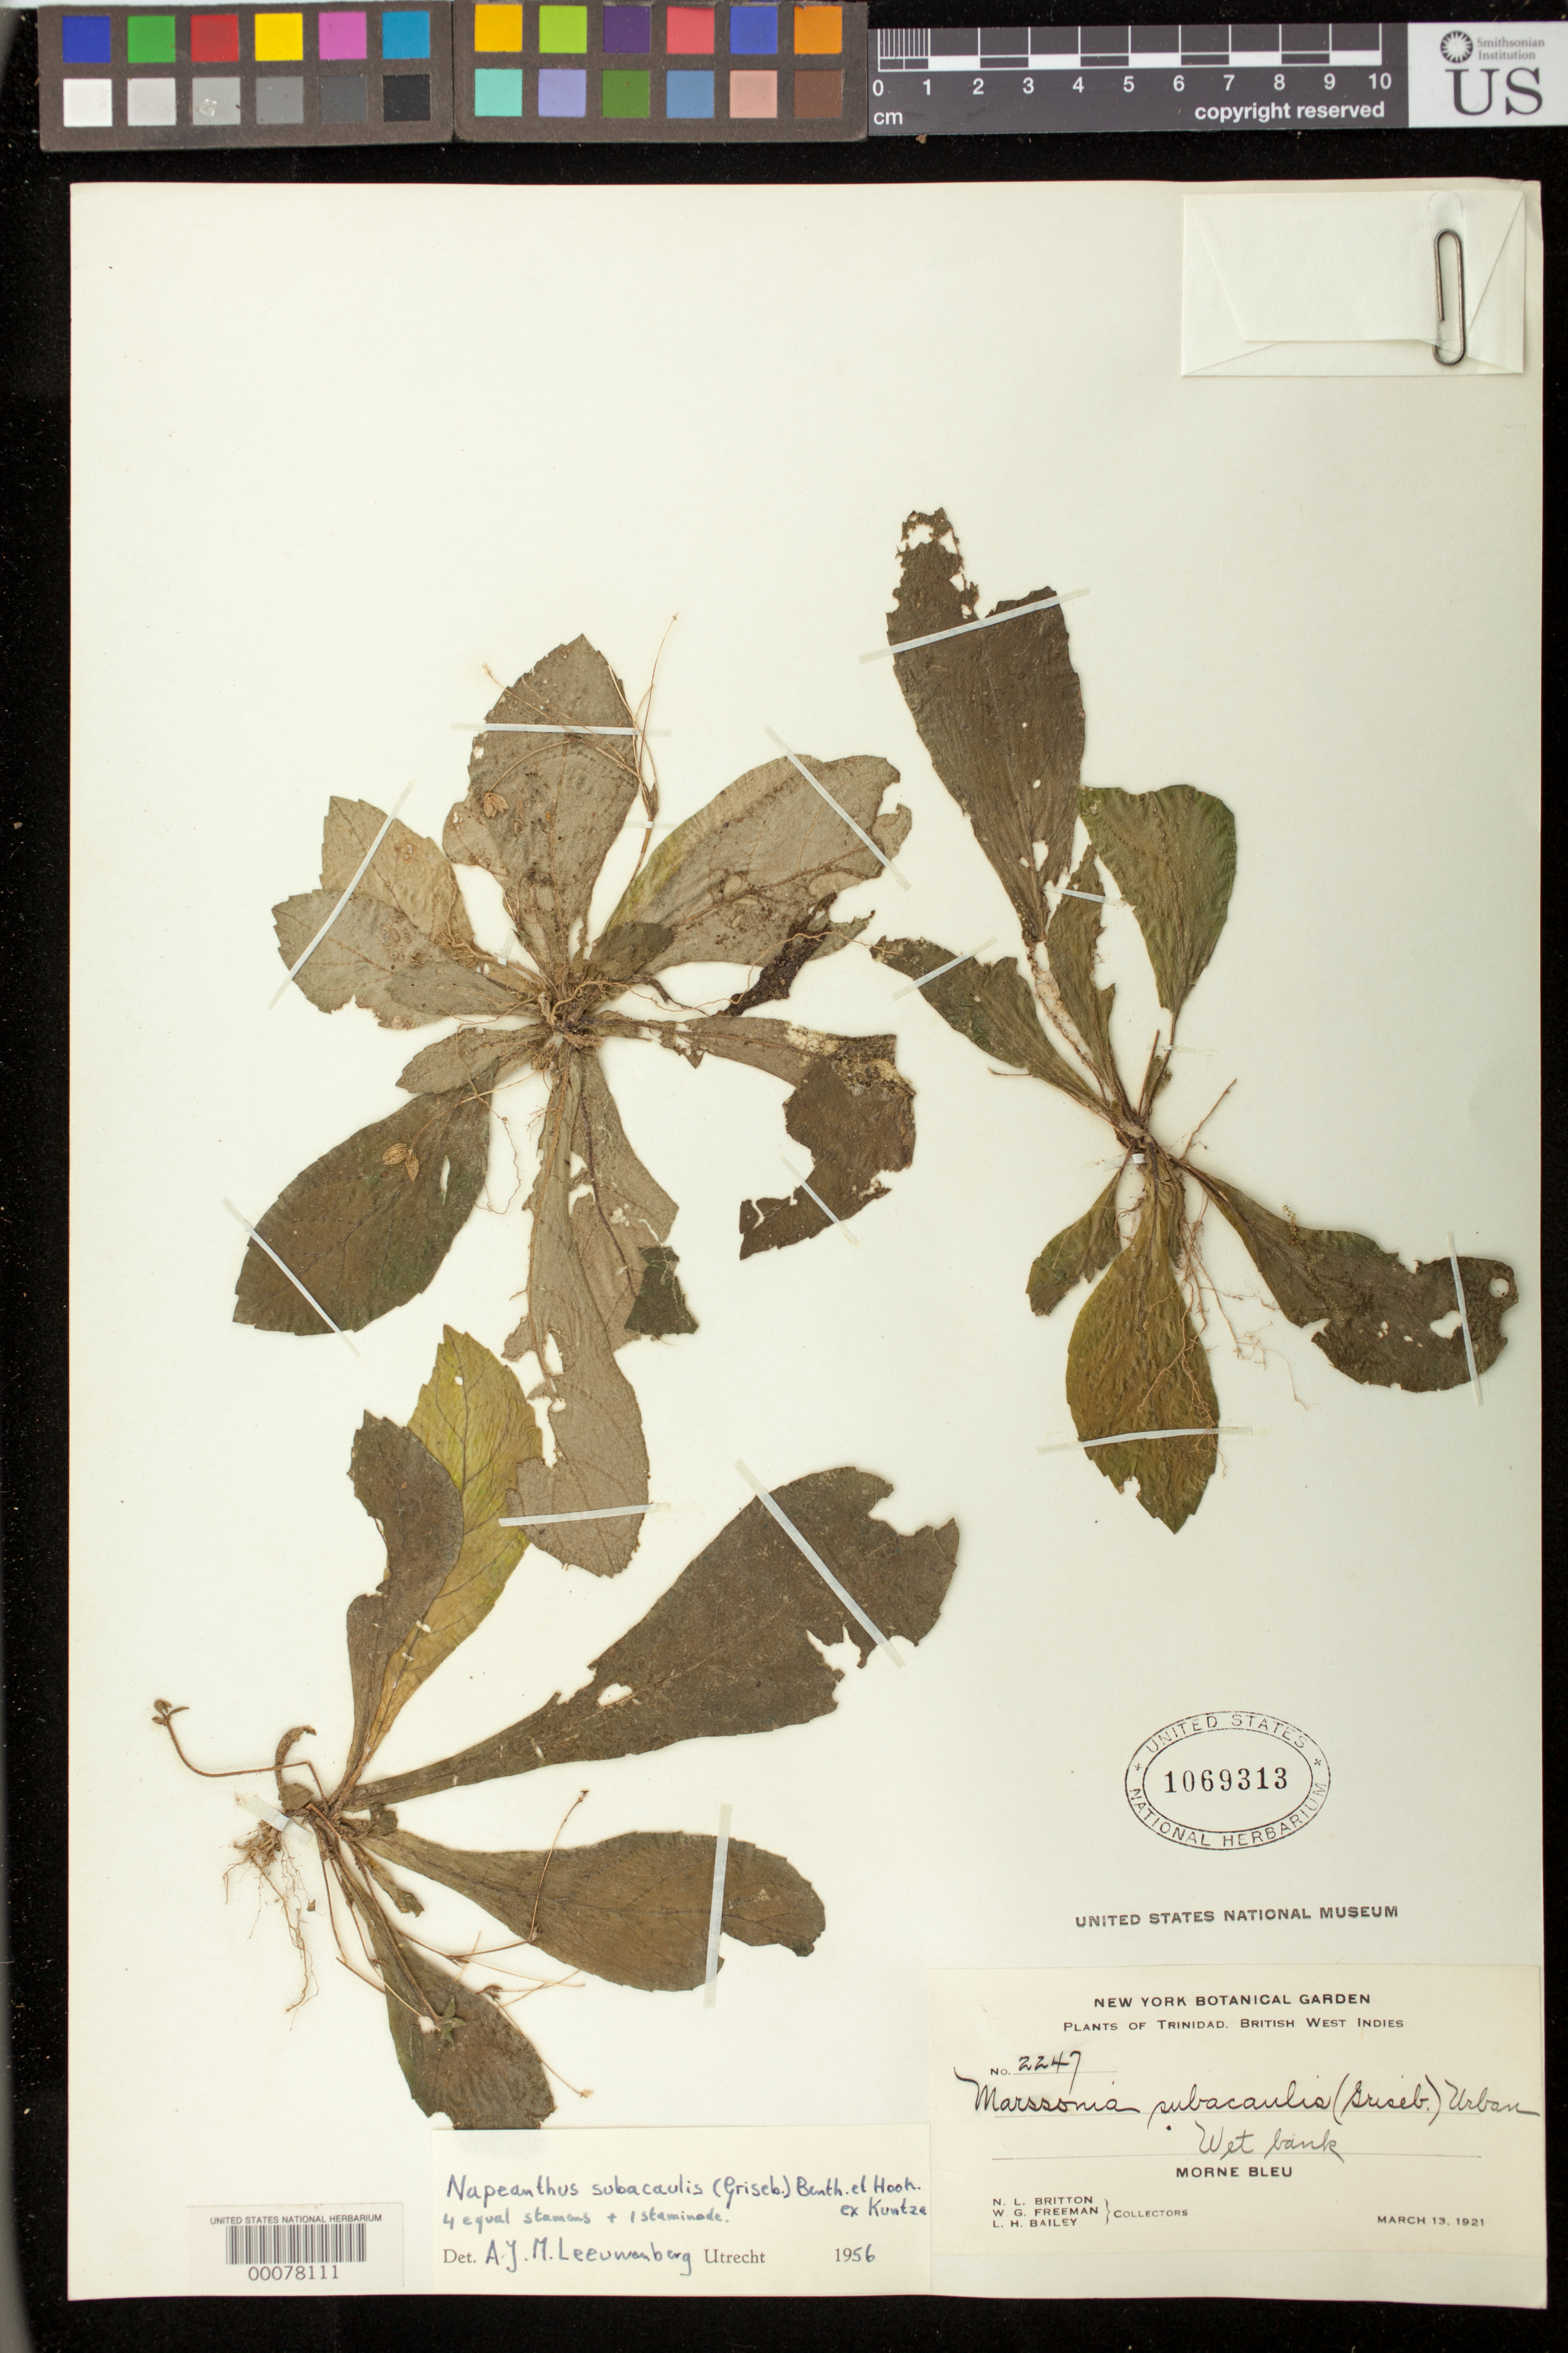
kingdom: Plantae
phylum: Tracheophyta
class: Magnoliopsida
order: Lamiales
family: Gesneriaceae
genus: Napeanthus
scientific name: Napeanthus subacaulis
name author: (Griseb.) Benth. & Hook. f. ex Kuntze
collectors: N. Britton, W. Freeman & L. H. Bailey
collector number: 2247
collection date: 1921-03-13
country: Trinidad and Tobago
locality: Morne Bleu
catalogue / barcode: US 1069313